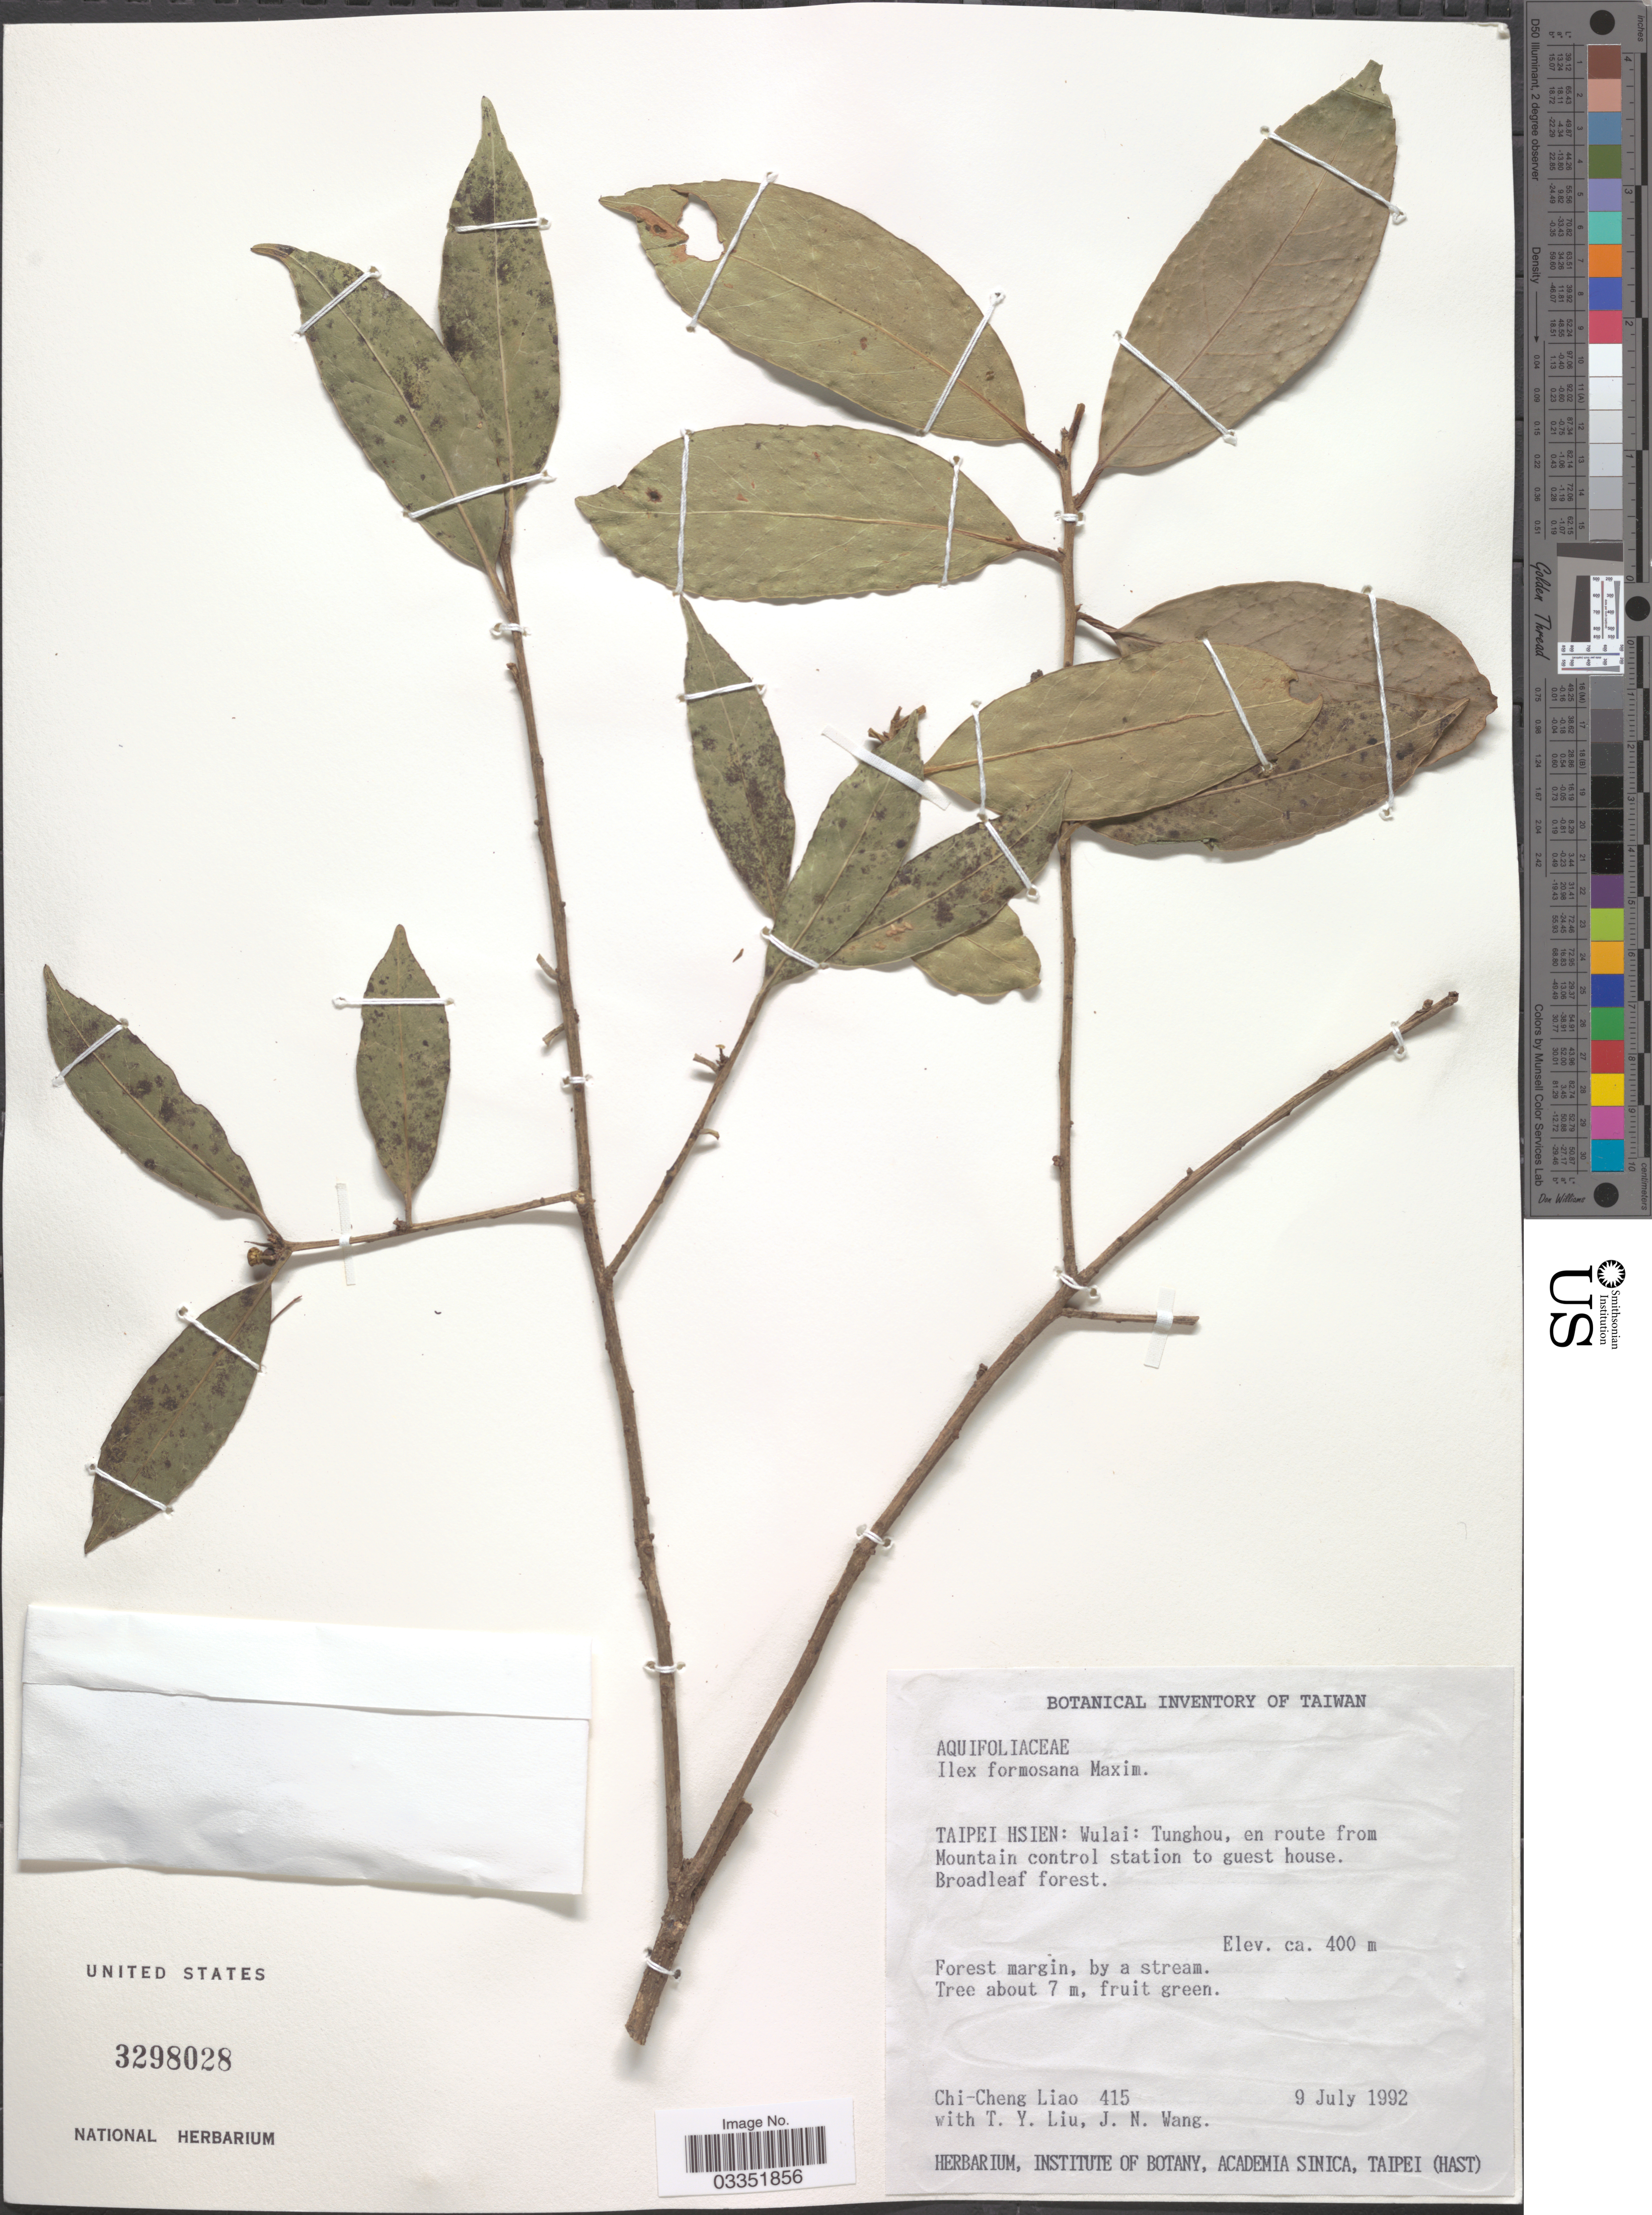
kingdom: Plantae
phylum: Tracheophyta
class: Magnoliopsida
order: Aquifoliales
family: Aquifoliaceae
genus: Ilex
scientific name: Ilex formosana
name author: Maxim.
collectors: C. Liao, T. Y. Liu & J. Wang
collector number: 415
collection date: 1992-07-09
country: Taiwan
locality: Taipei Hsien: Wulai: Tunghou, en route from Mountain control station to guest house.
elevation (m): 400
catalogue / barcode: US 3298028